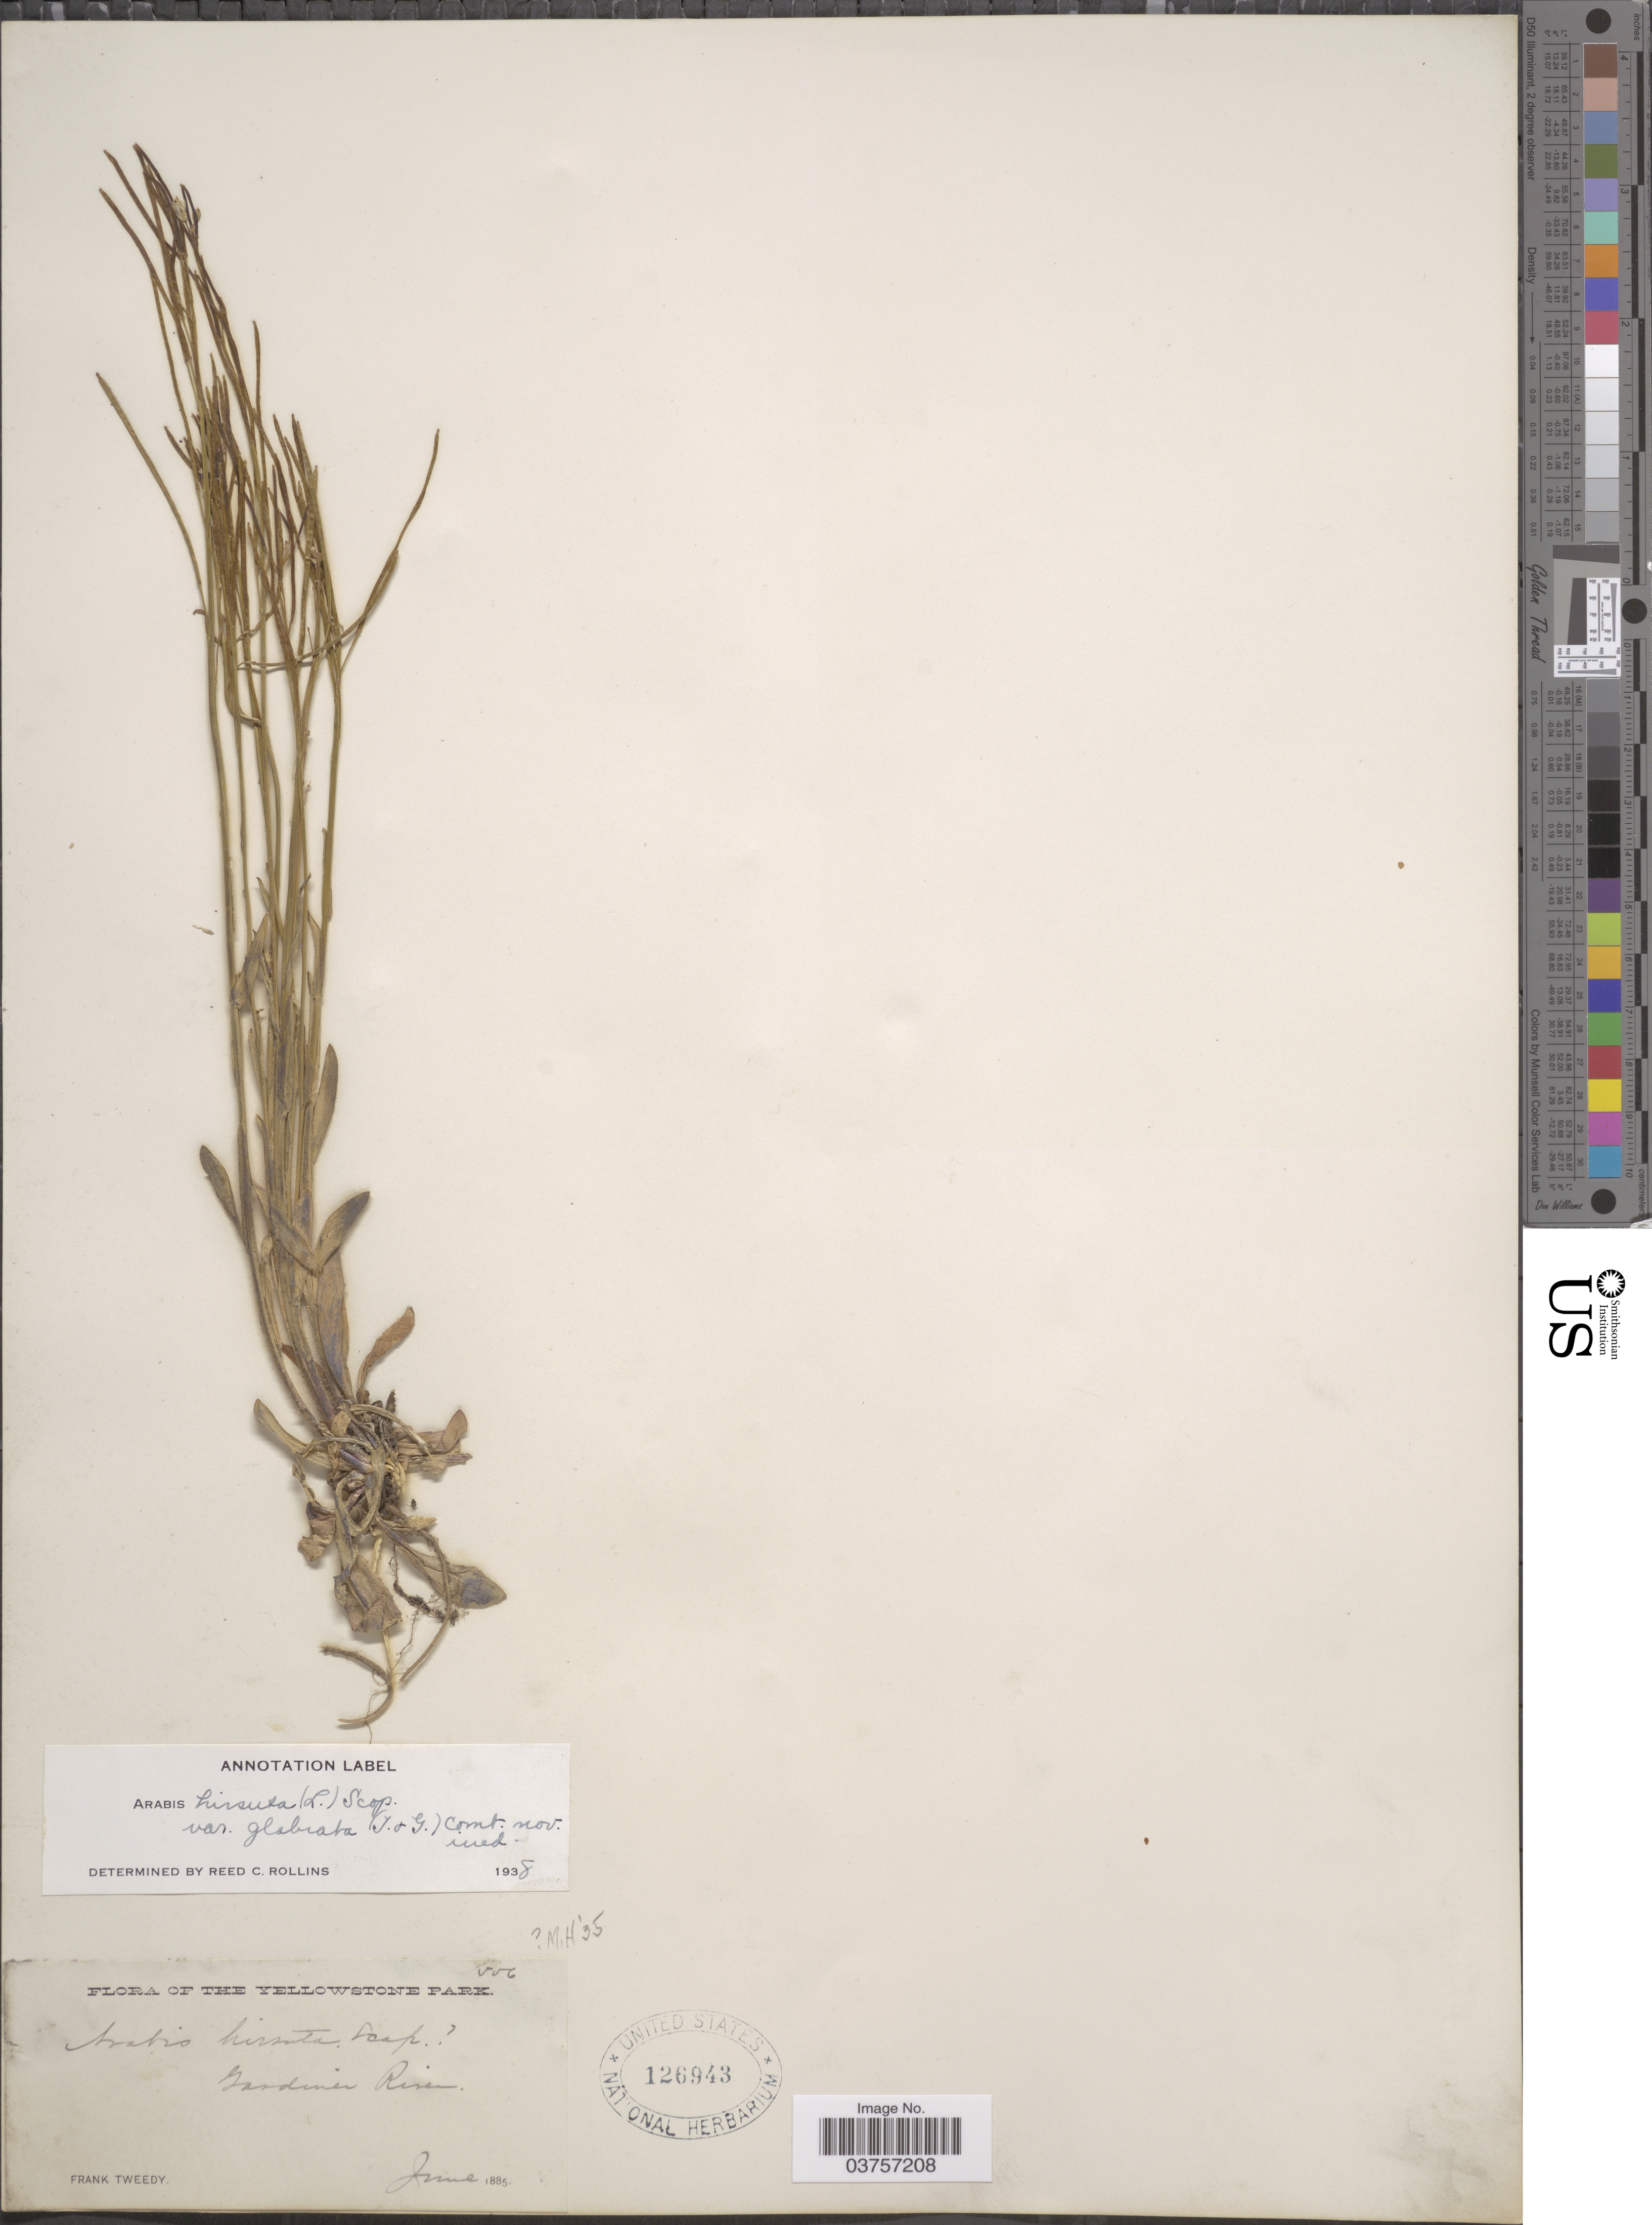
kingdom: Plantae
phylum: Tracheophyta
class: Magnoliopsida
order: Brassicales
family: Brassicaceae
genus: Arabis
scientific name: Arabis hirsuta var. glabrata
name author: Torr. & A. Gray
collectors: F. Tweedy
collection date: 1885-06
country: United States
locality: The Yellowstone Park; Gardiner River.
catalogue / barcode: US 126943